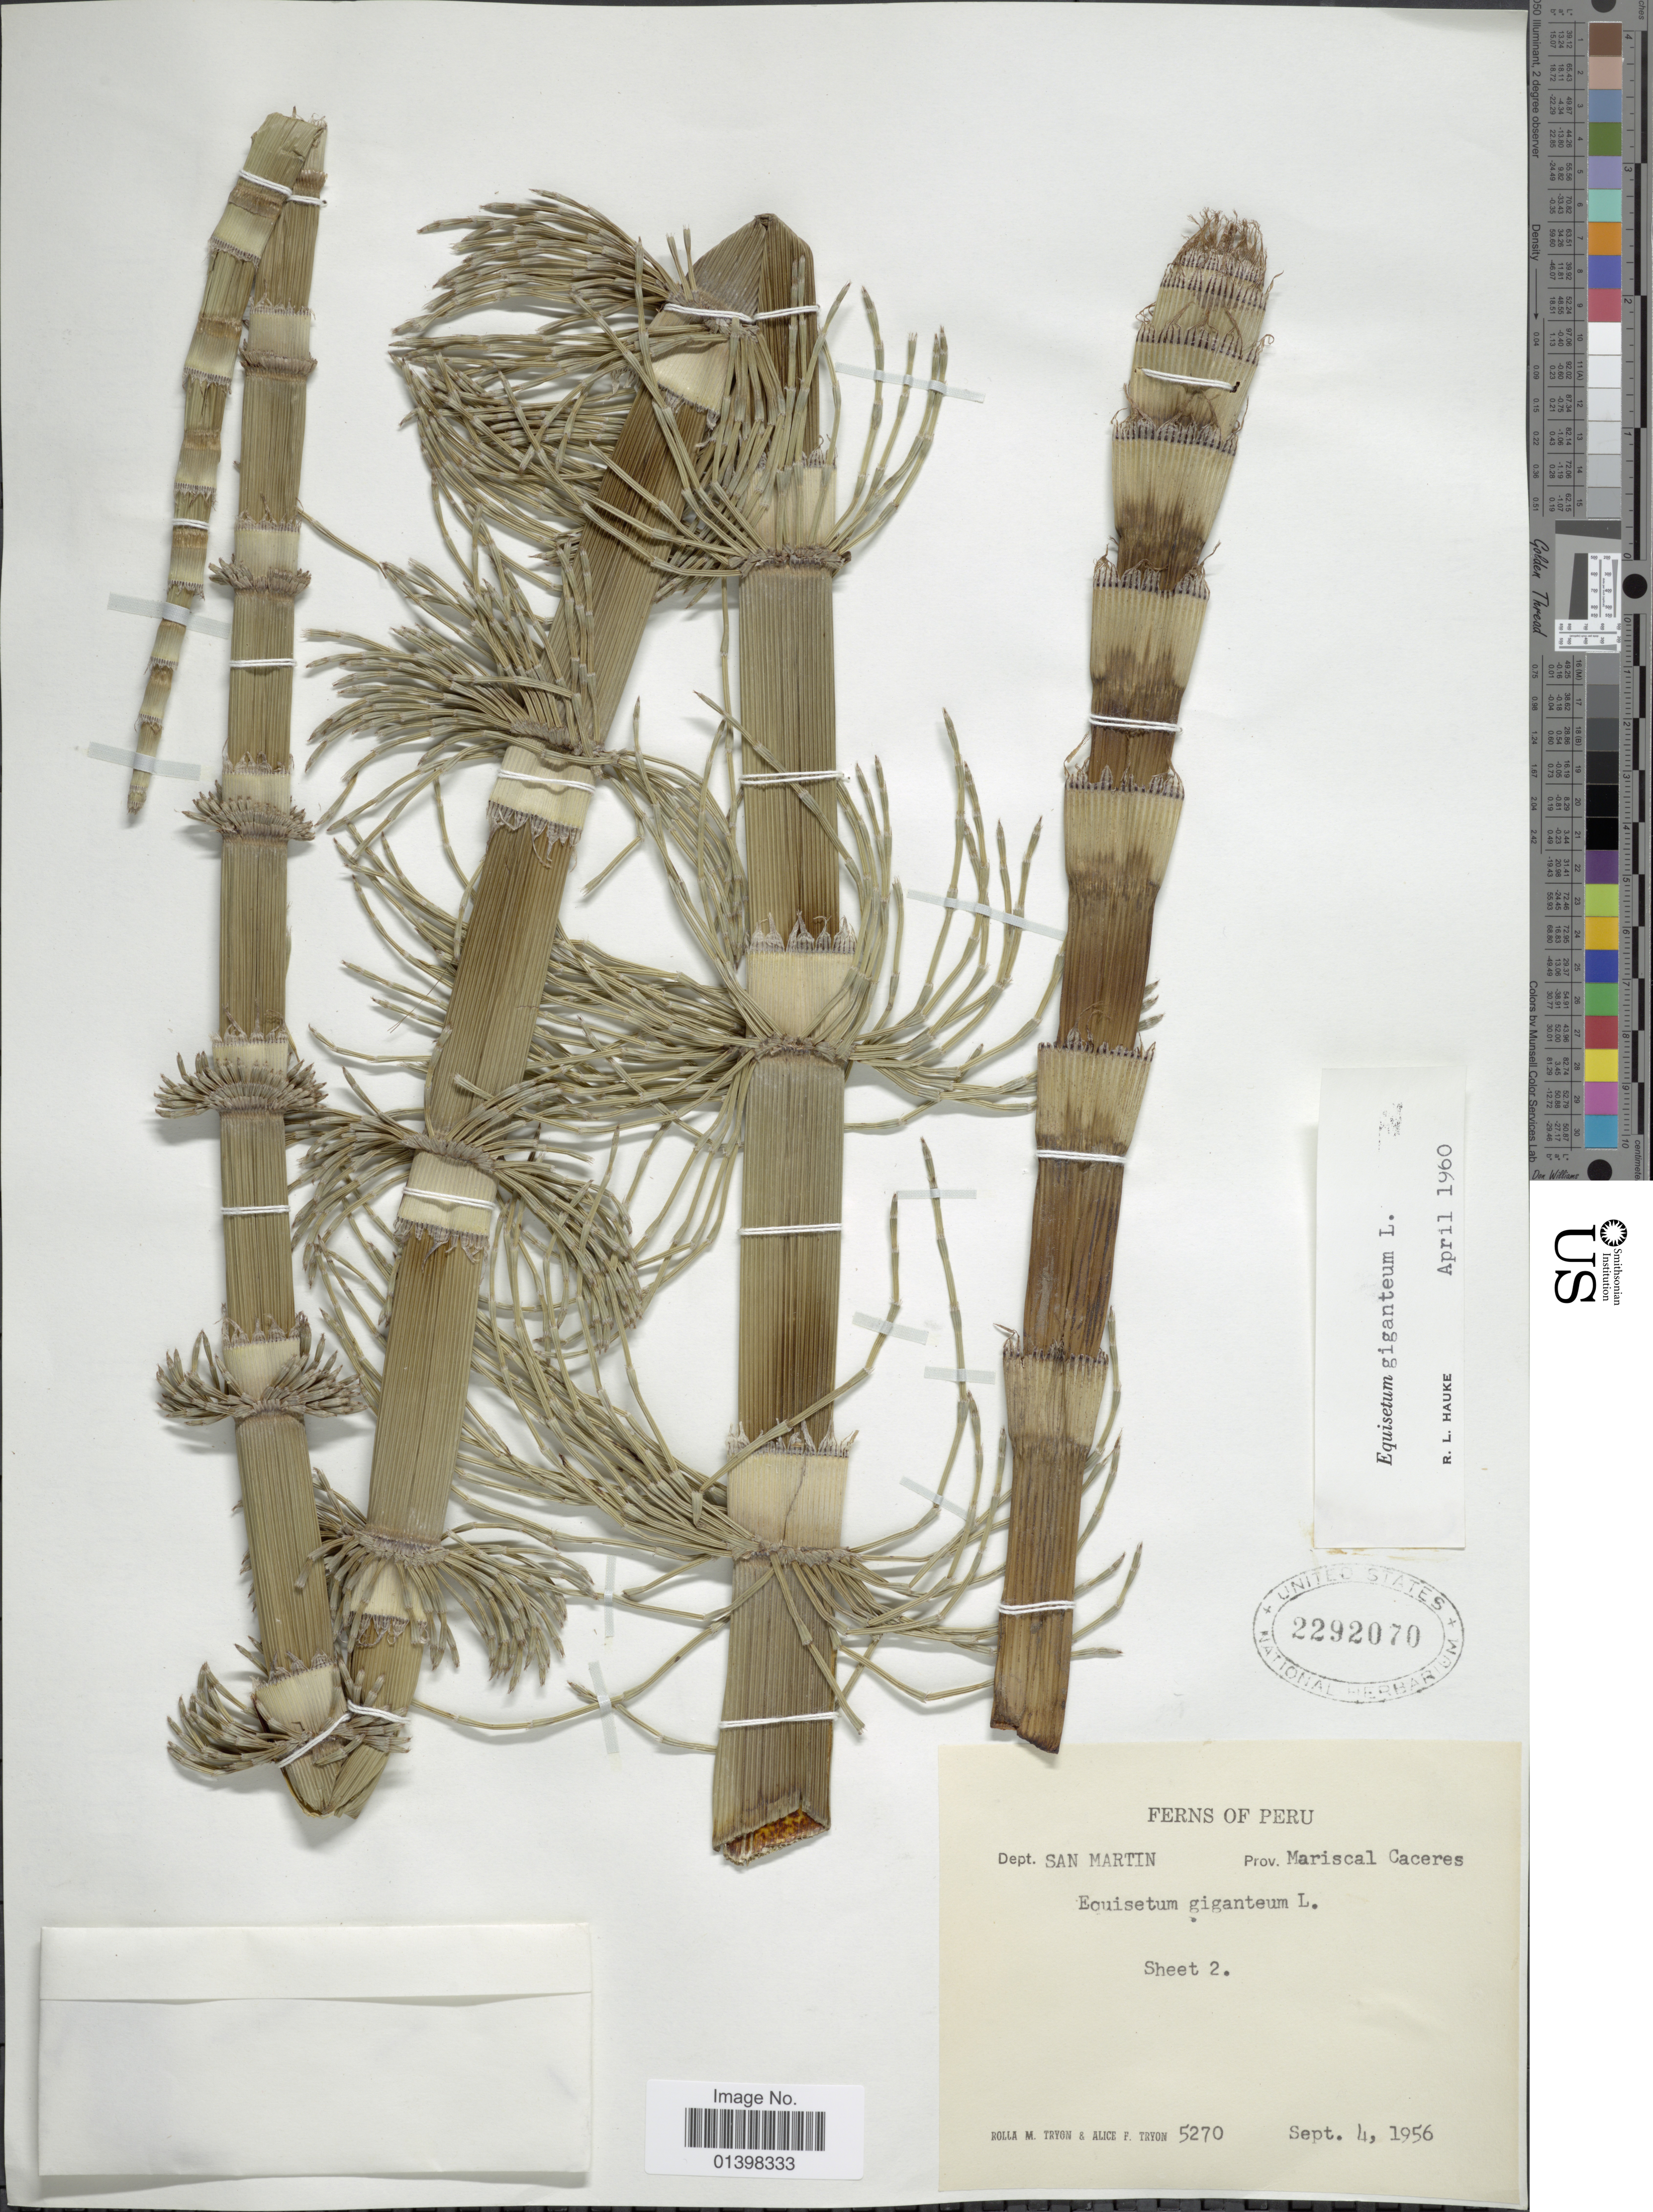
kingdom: Plantae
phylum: Tracheophyta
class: Polypodiopsida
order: Equisetales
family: Equisetaceae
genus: Equisetum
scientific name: Equisetum giganteum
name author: L.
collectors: R. M. Tryon & A. F. Tryon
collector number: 5270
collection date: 1956-09-04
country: Peru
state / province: San Martín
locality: Prov. Mariscal Caceres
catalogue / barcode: US 2292070